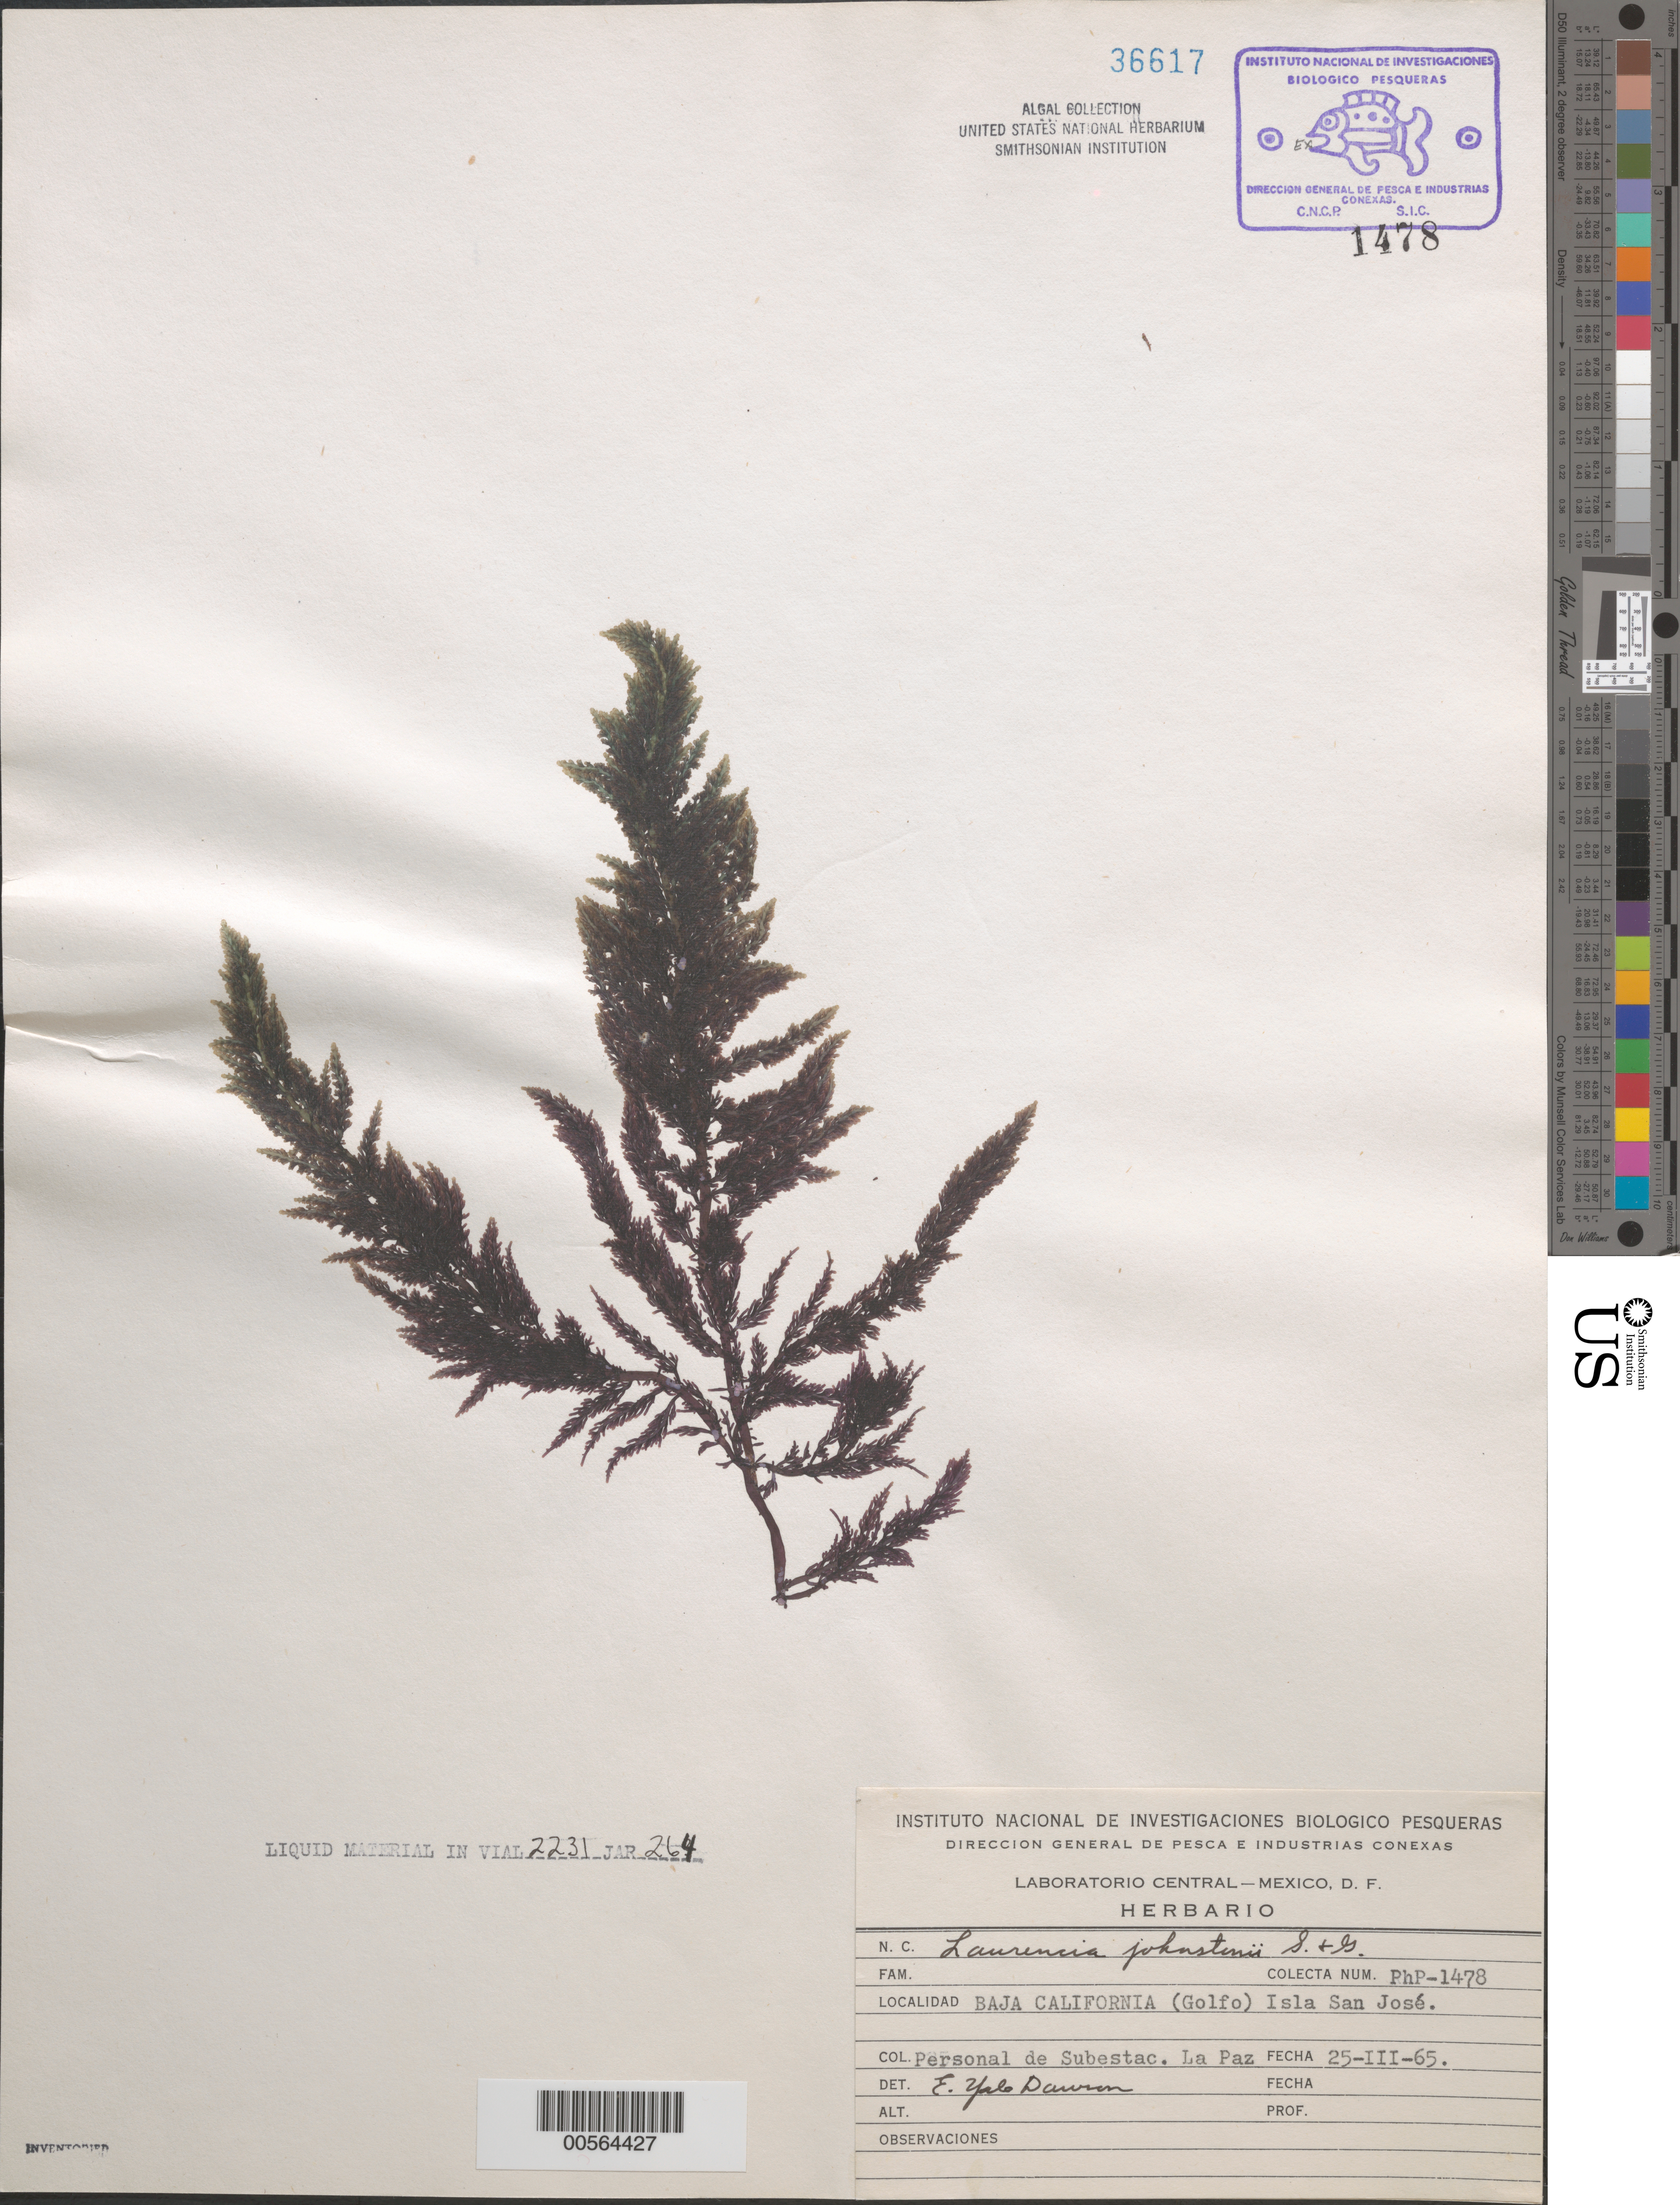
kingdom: Plantae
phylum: Rhodophyta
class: Florideophyceae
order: Ceramiales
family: Rhodomelaceae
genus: Laurencia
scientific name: Laurencia johnstonii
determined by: Dawson, E. Y.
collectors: Laboratory Personnel, La Paz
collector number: PHP-1478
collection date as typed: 25 Mar 1965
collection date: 1965-03-25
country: Mexico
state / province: Baja California Sur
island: Isla San Jose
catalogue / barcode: US 36617